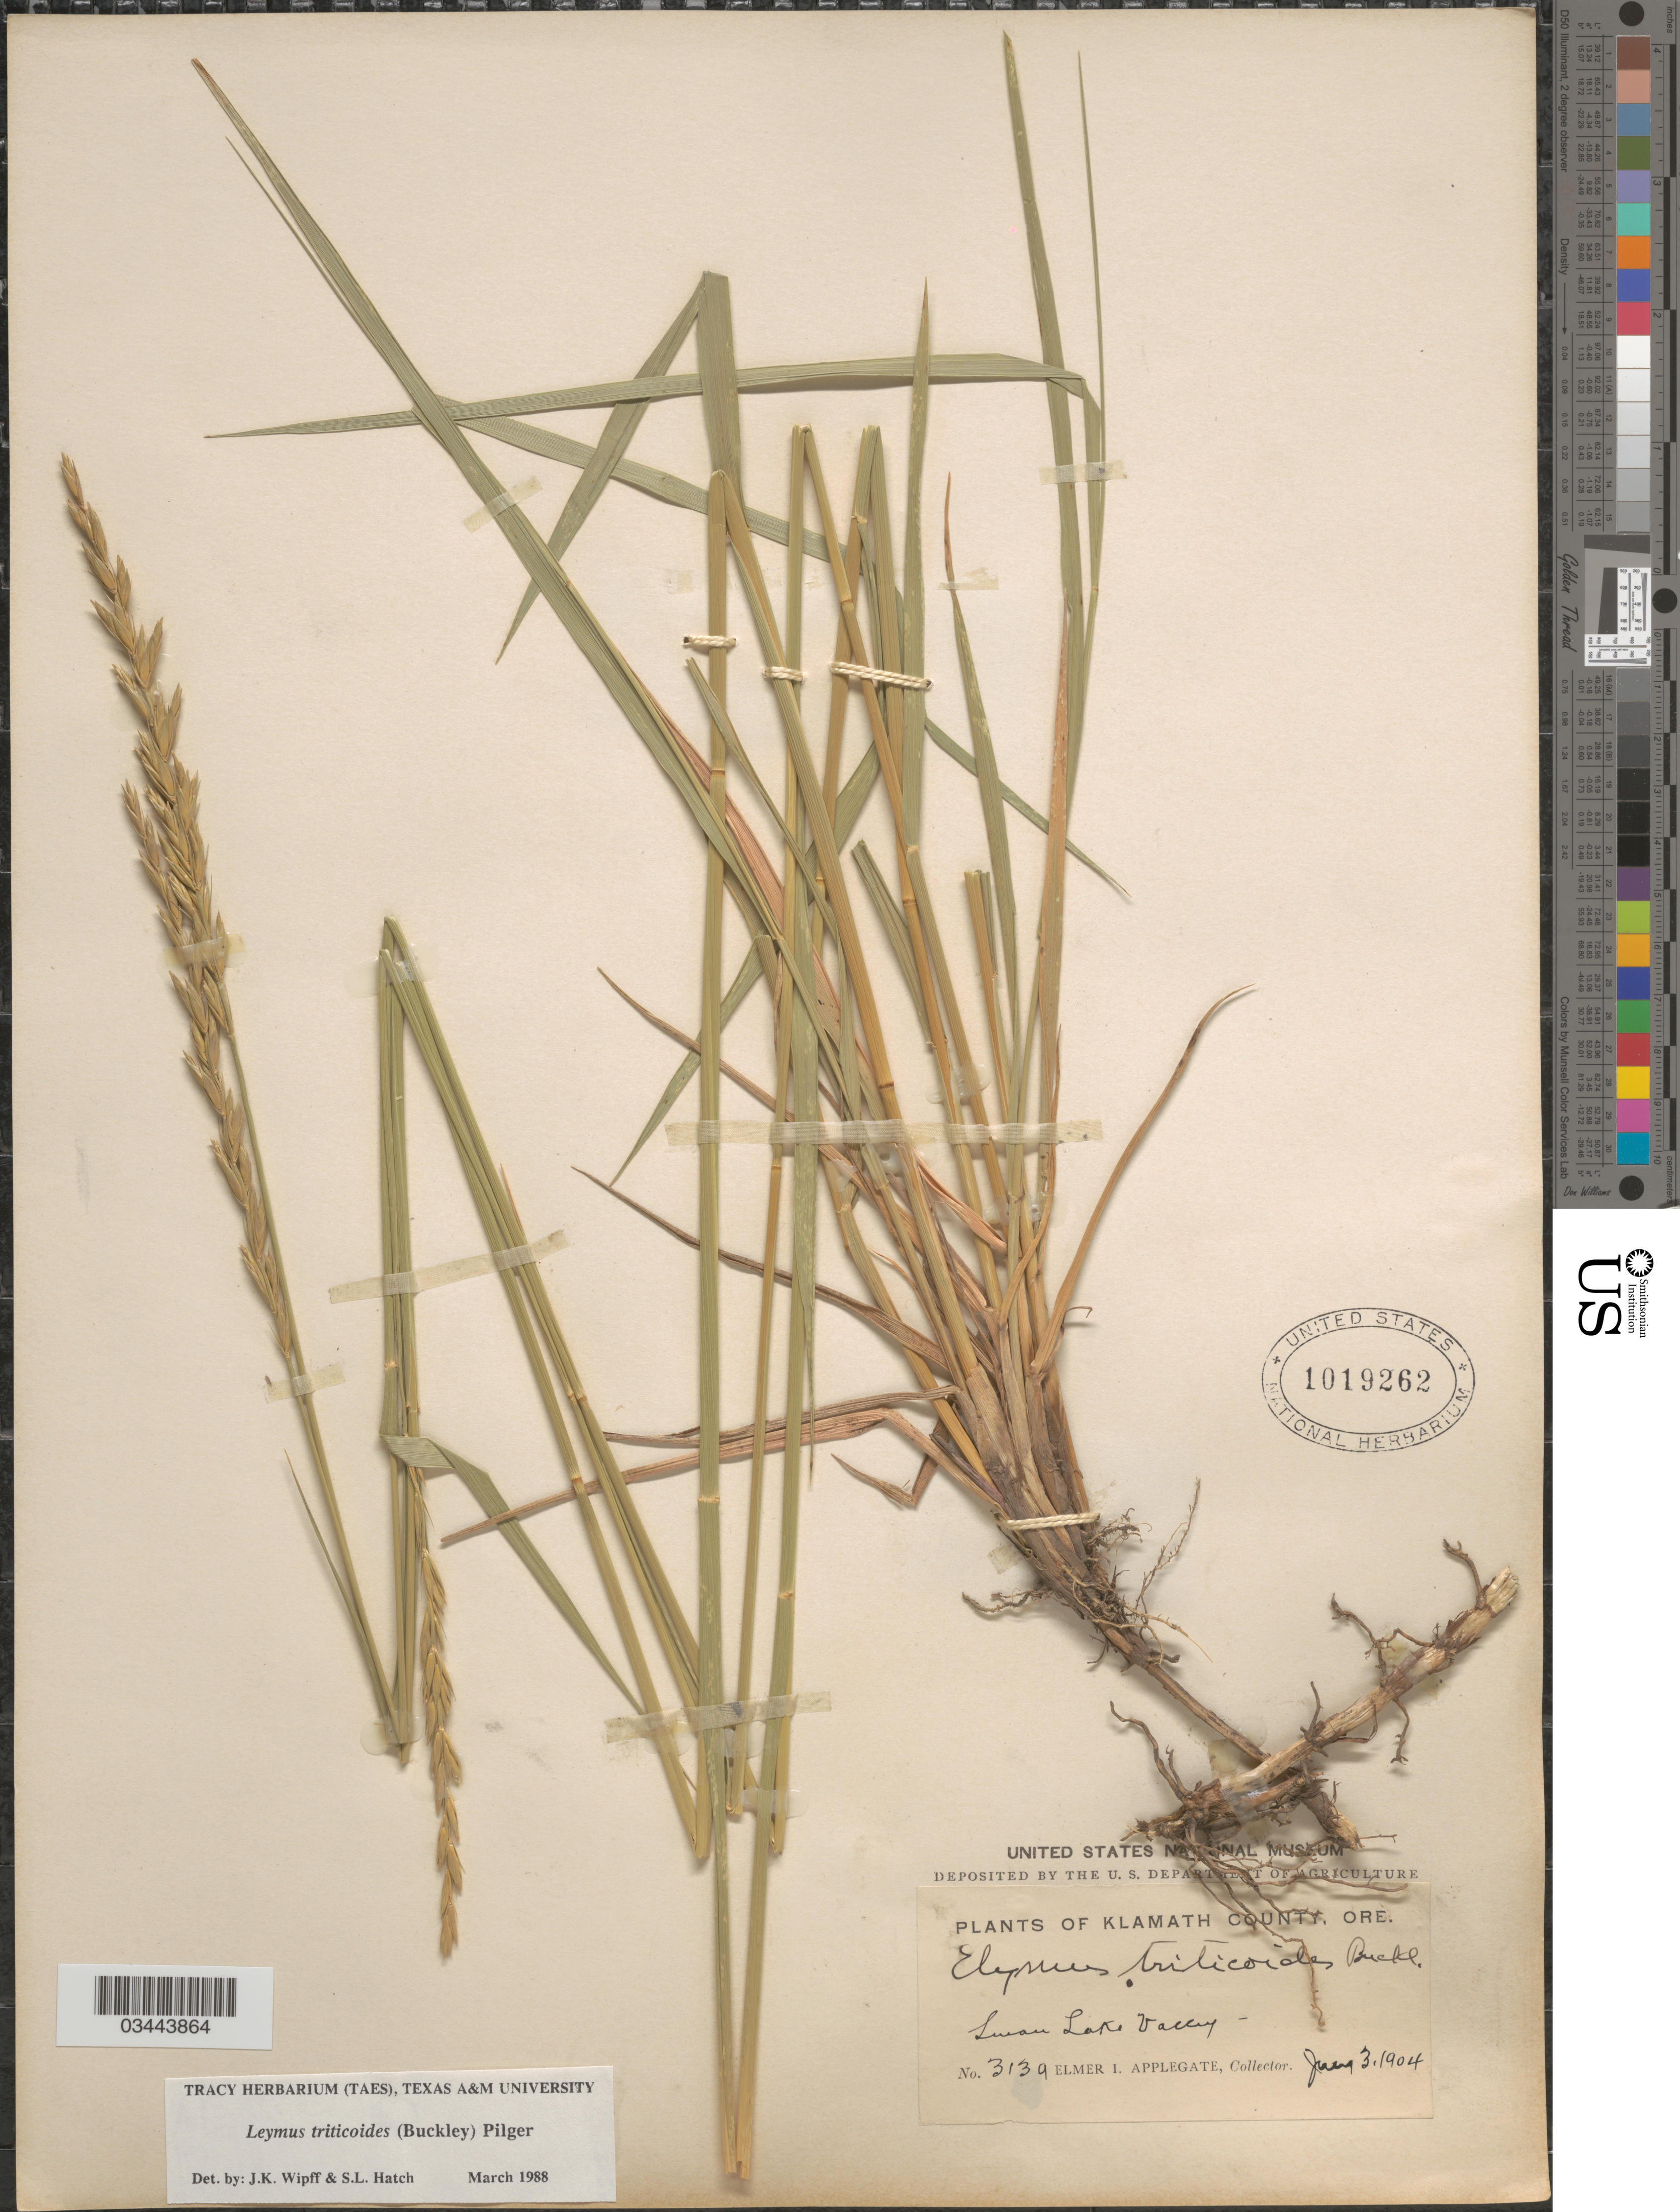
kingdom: Plantae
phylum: Tracheophyta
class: Liliopsida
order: Poales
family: Poaceae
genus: Leymus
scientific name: Leymus triticoides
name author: (Buckley) Pilg.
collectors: E. I. Applegate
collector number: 3139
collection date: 1904-06-03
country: United States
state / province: Oregon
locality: Klamath County. Swan Lake Valley.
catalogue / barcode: US 1019262